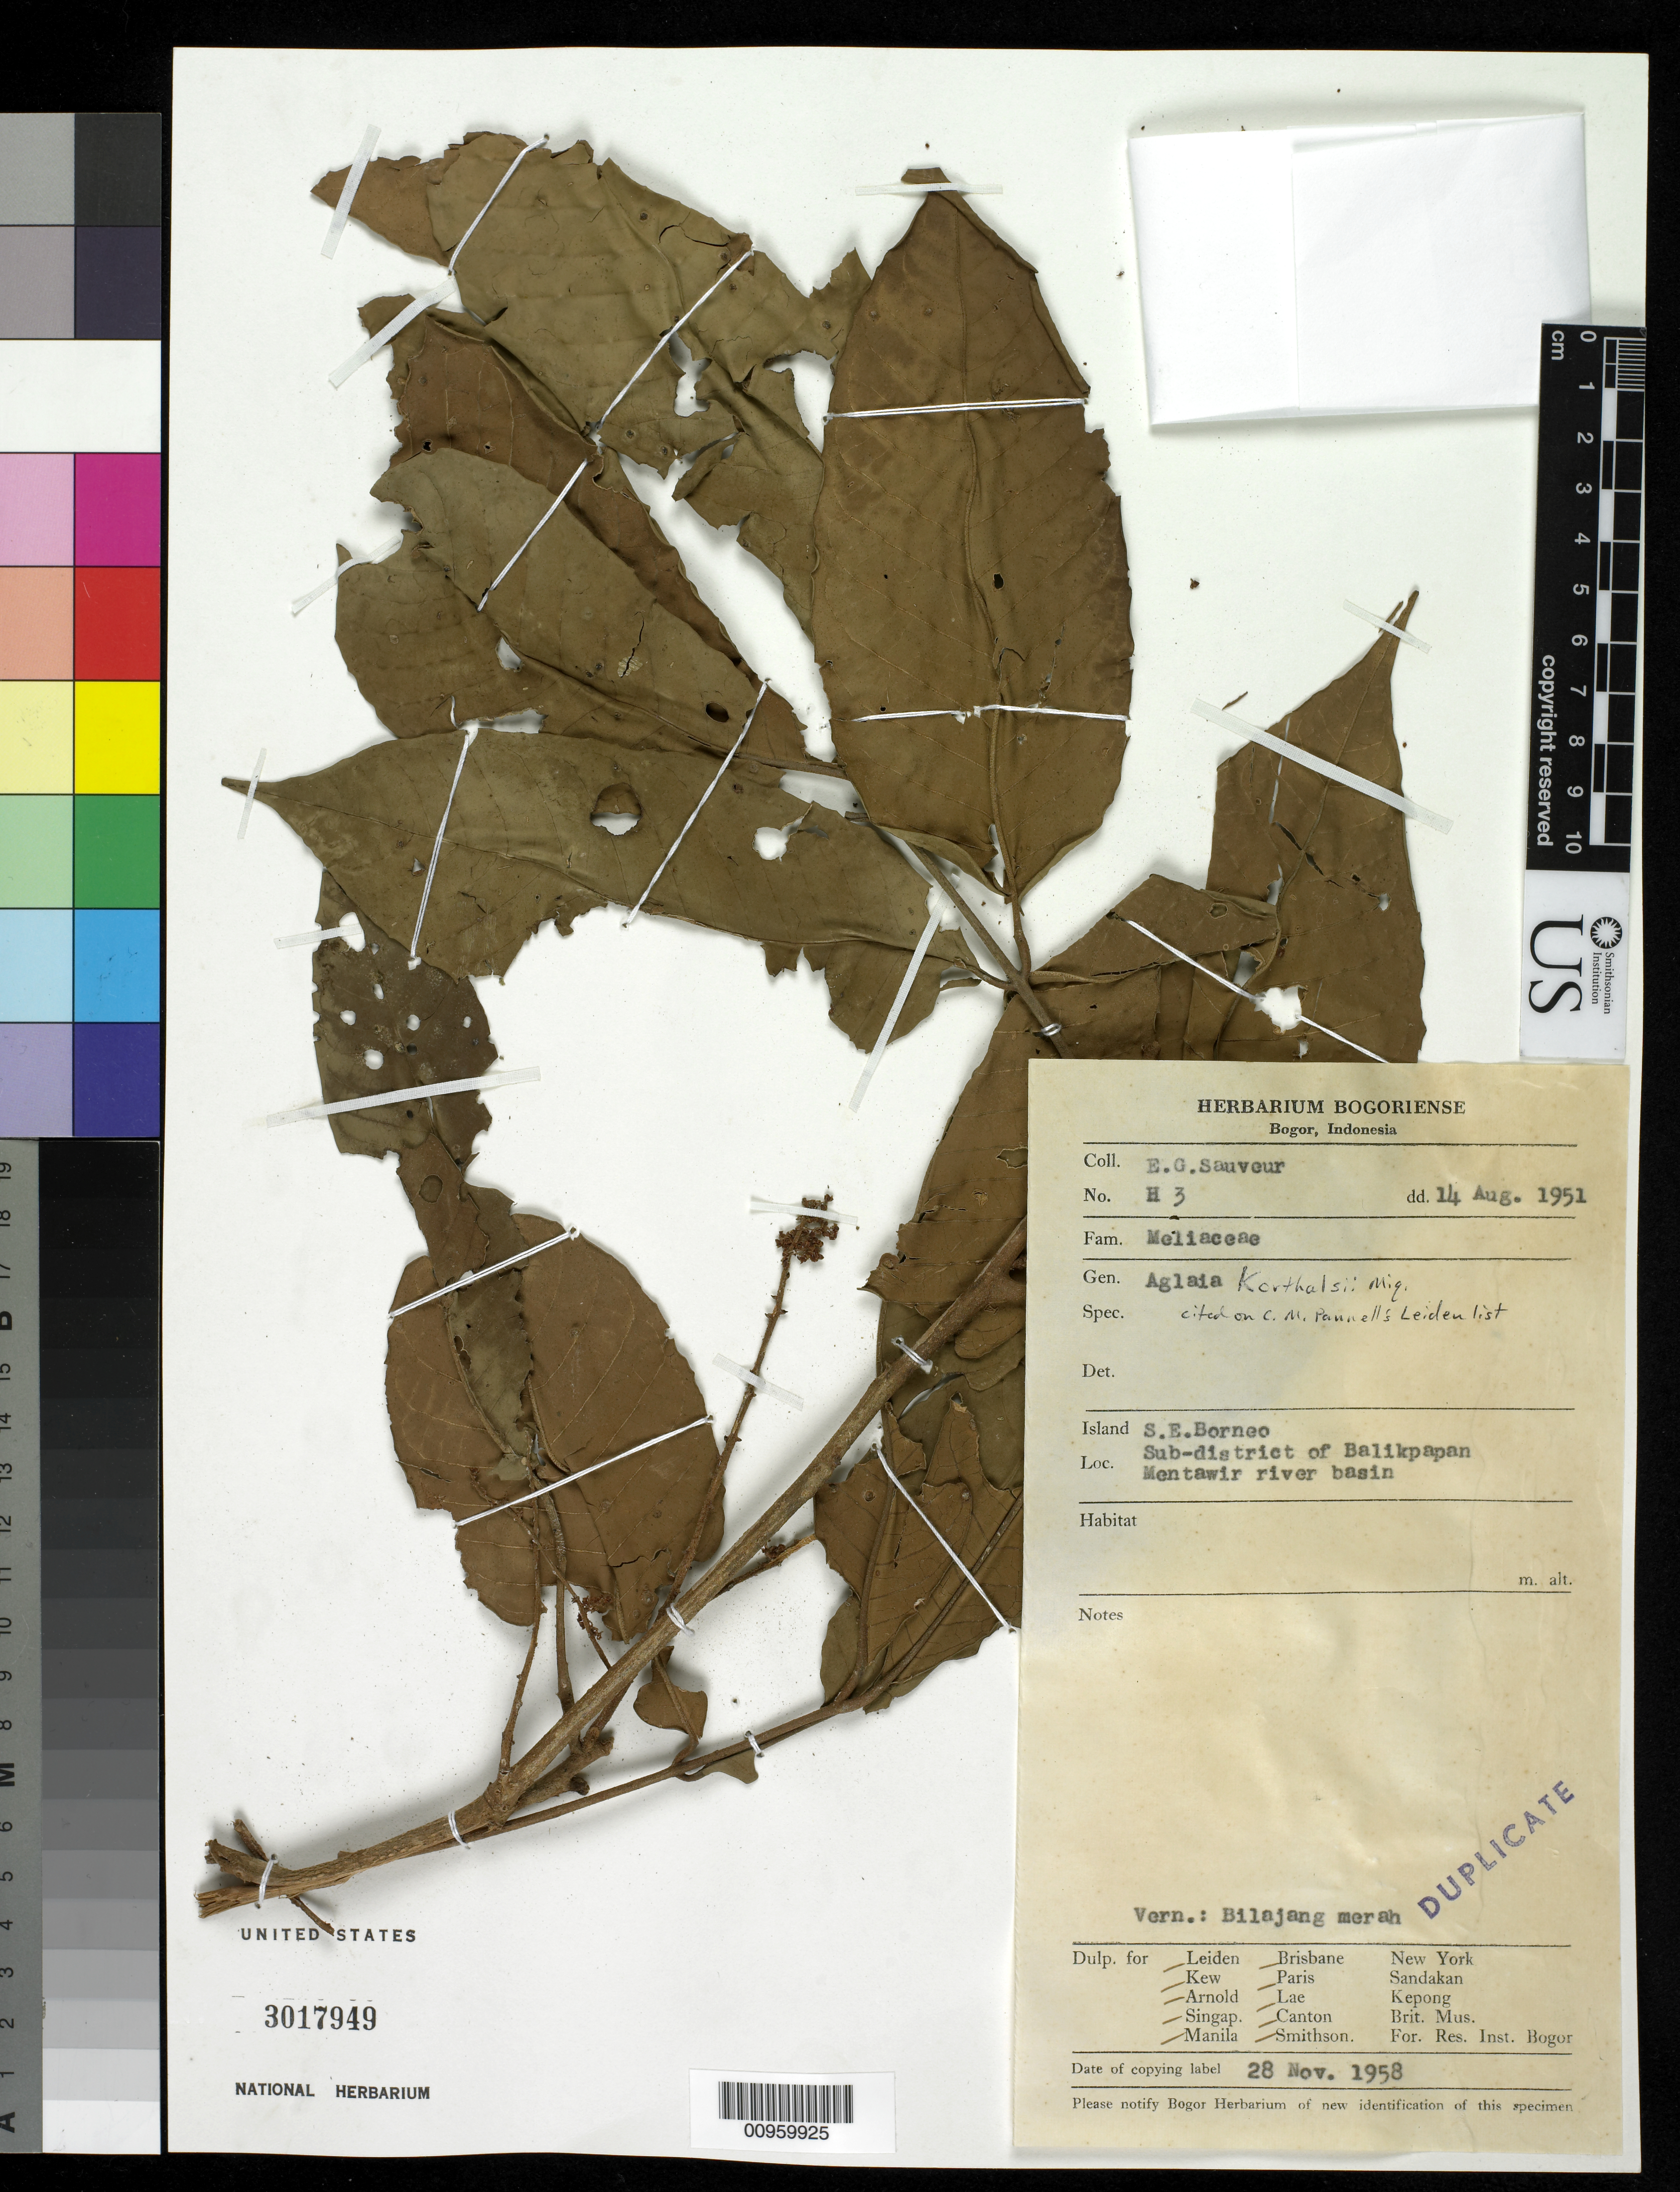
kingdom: Plantae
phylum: Tracheophyta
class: Magnoliopsida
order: Sapindales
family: Meliaceae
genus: Aglaia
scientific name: Aglaia korthalsii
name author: Miq.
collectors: E.G. Sauveur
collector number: H 3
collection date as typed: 14 Aug 1951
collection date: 1951-08-14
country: Indonesia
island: Borneo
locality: S. E. Borneo, Sub-district of Balikpapan, Mentawir river basin.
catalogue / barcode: US 3017949